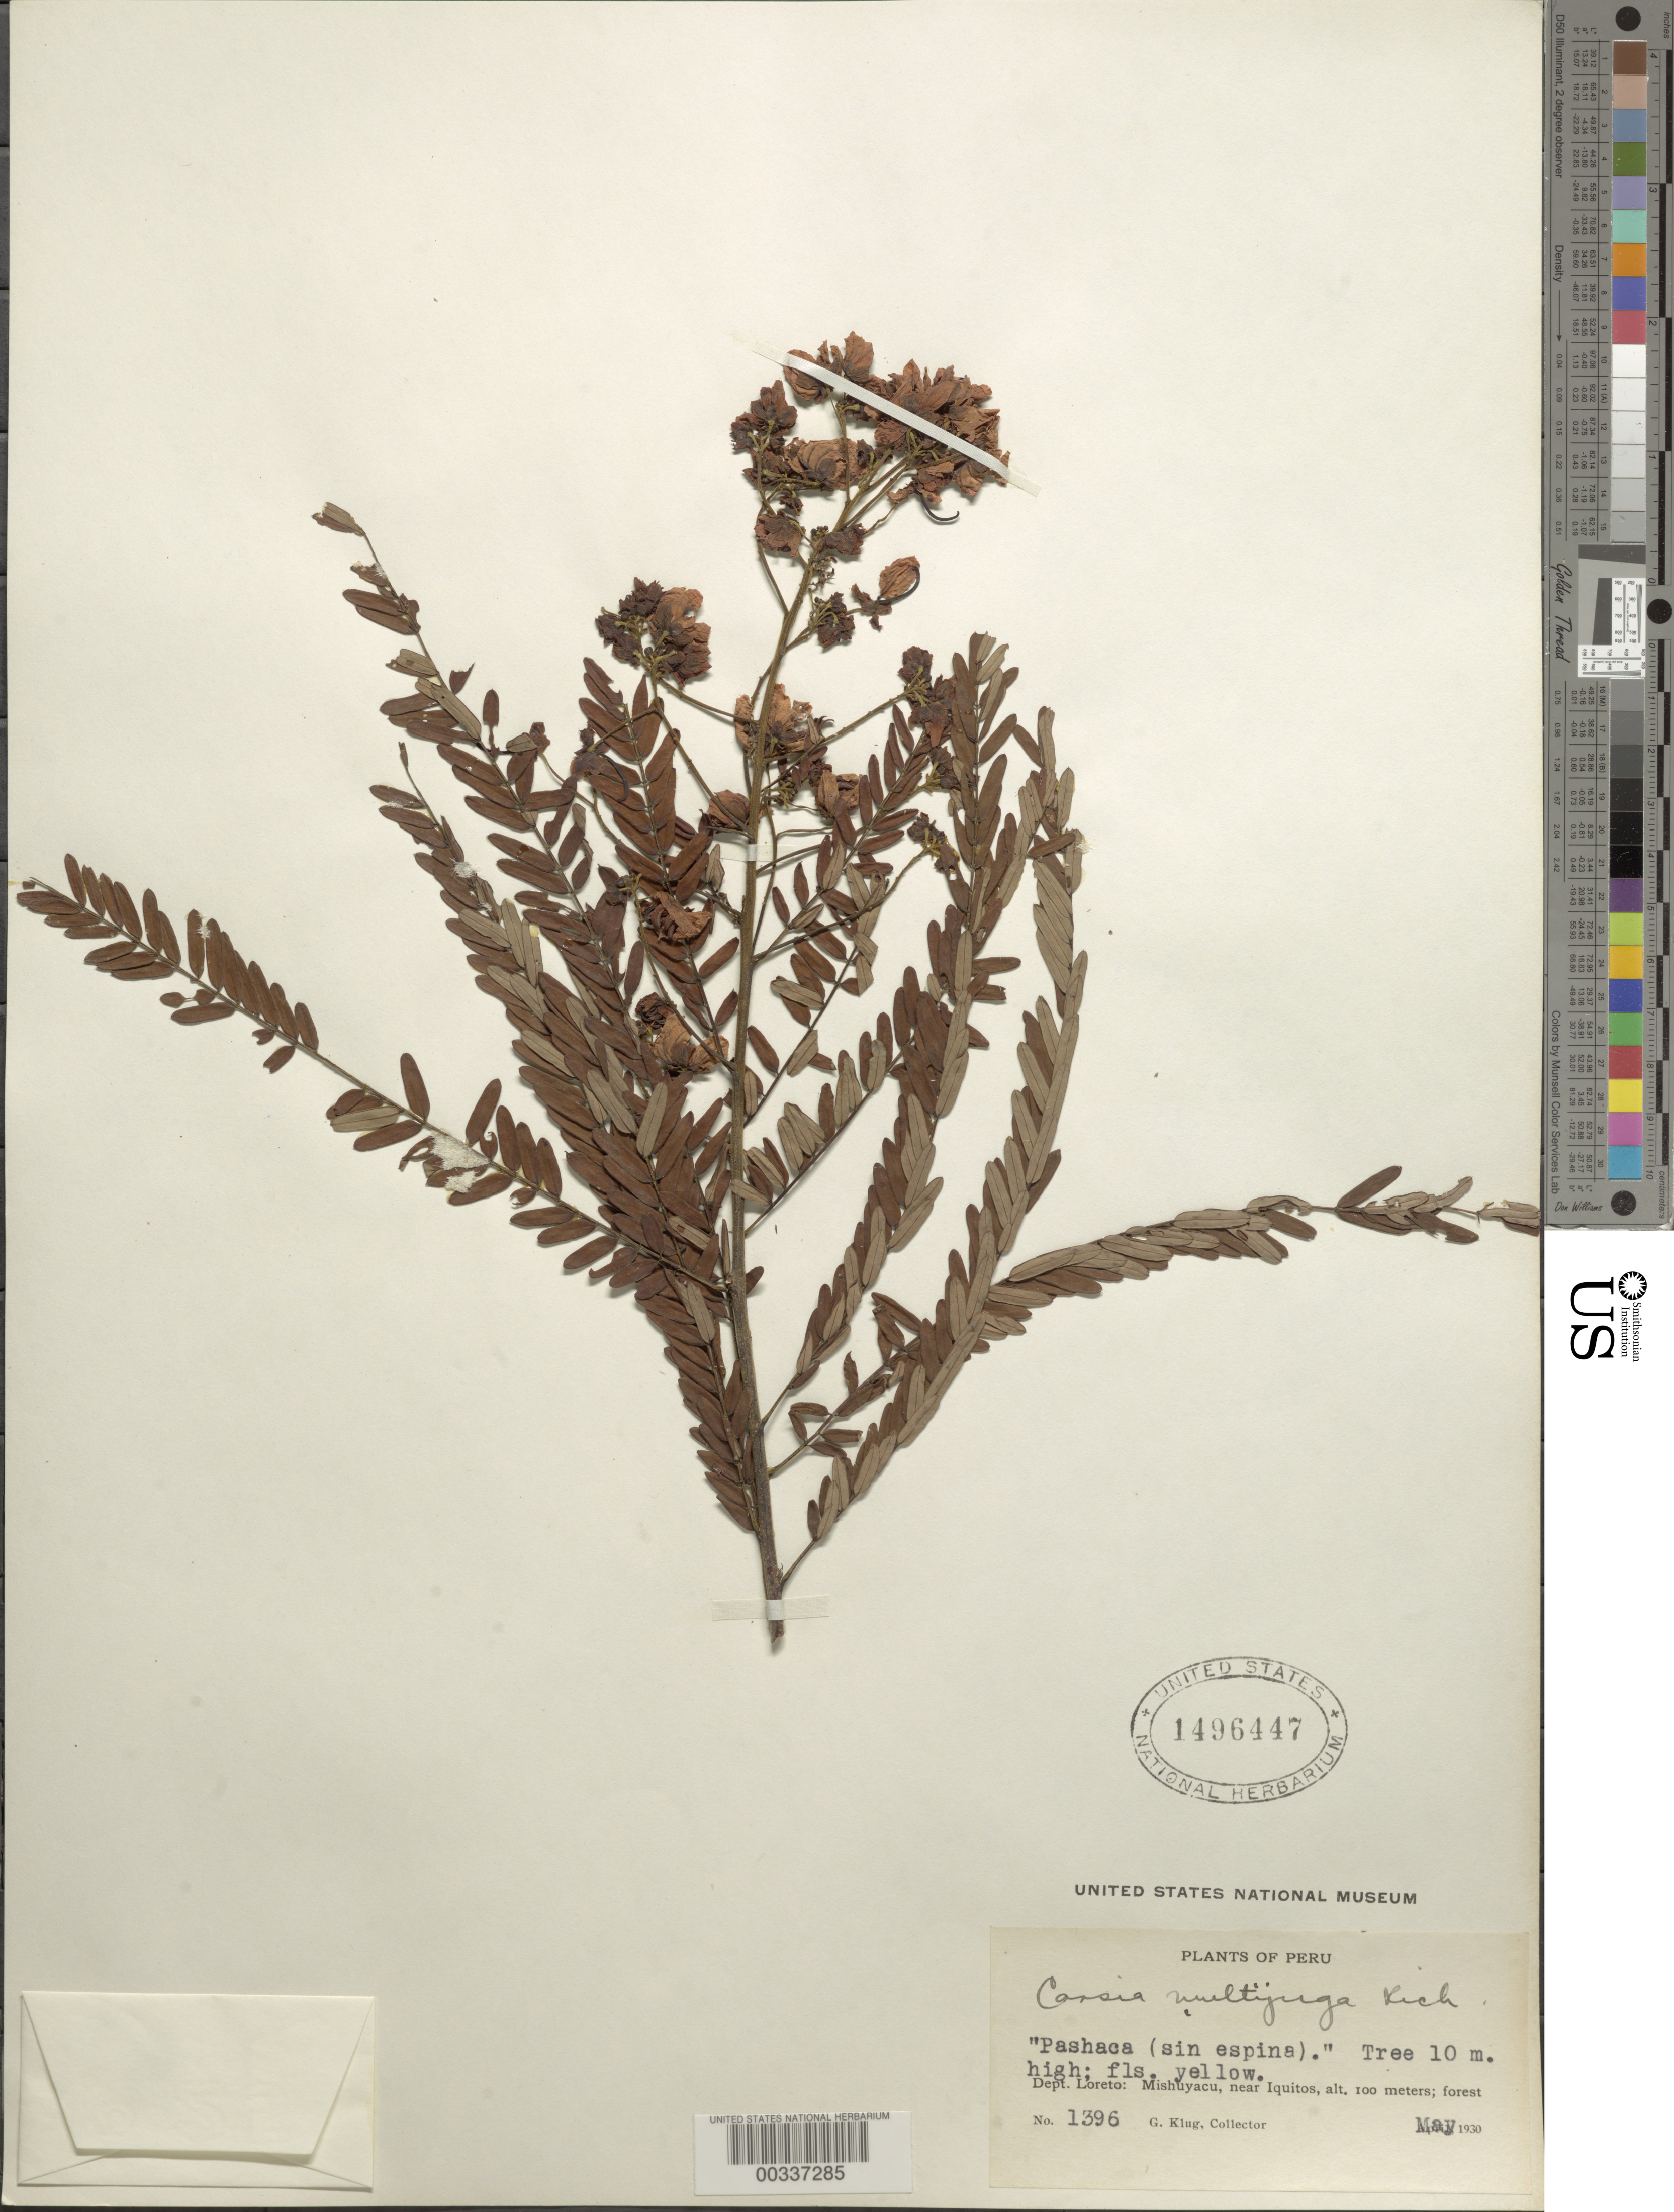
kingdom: Plantae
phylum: Tracheophyta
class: Magnoliopsida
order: Fabales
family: Fabaceae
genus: Senna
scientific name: Senna multijuga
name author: (Rich.) H.S. Irwin & Barneby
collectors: G. Klug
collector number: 1396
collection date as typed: May 1930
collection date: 1930-05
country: Peru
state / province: Loreto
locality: Mishuyacu, near Iquitos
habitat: Forest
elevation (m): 100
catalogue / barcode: US 1496447